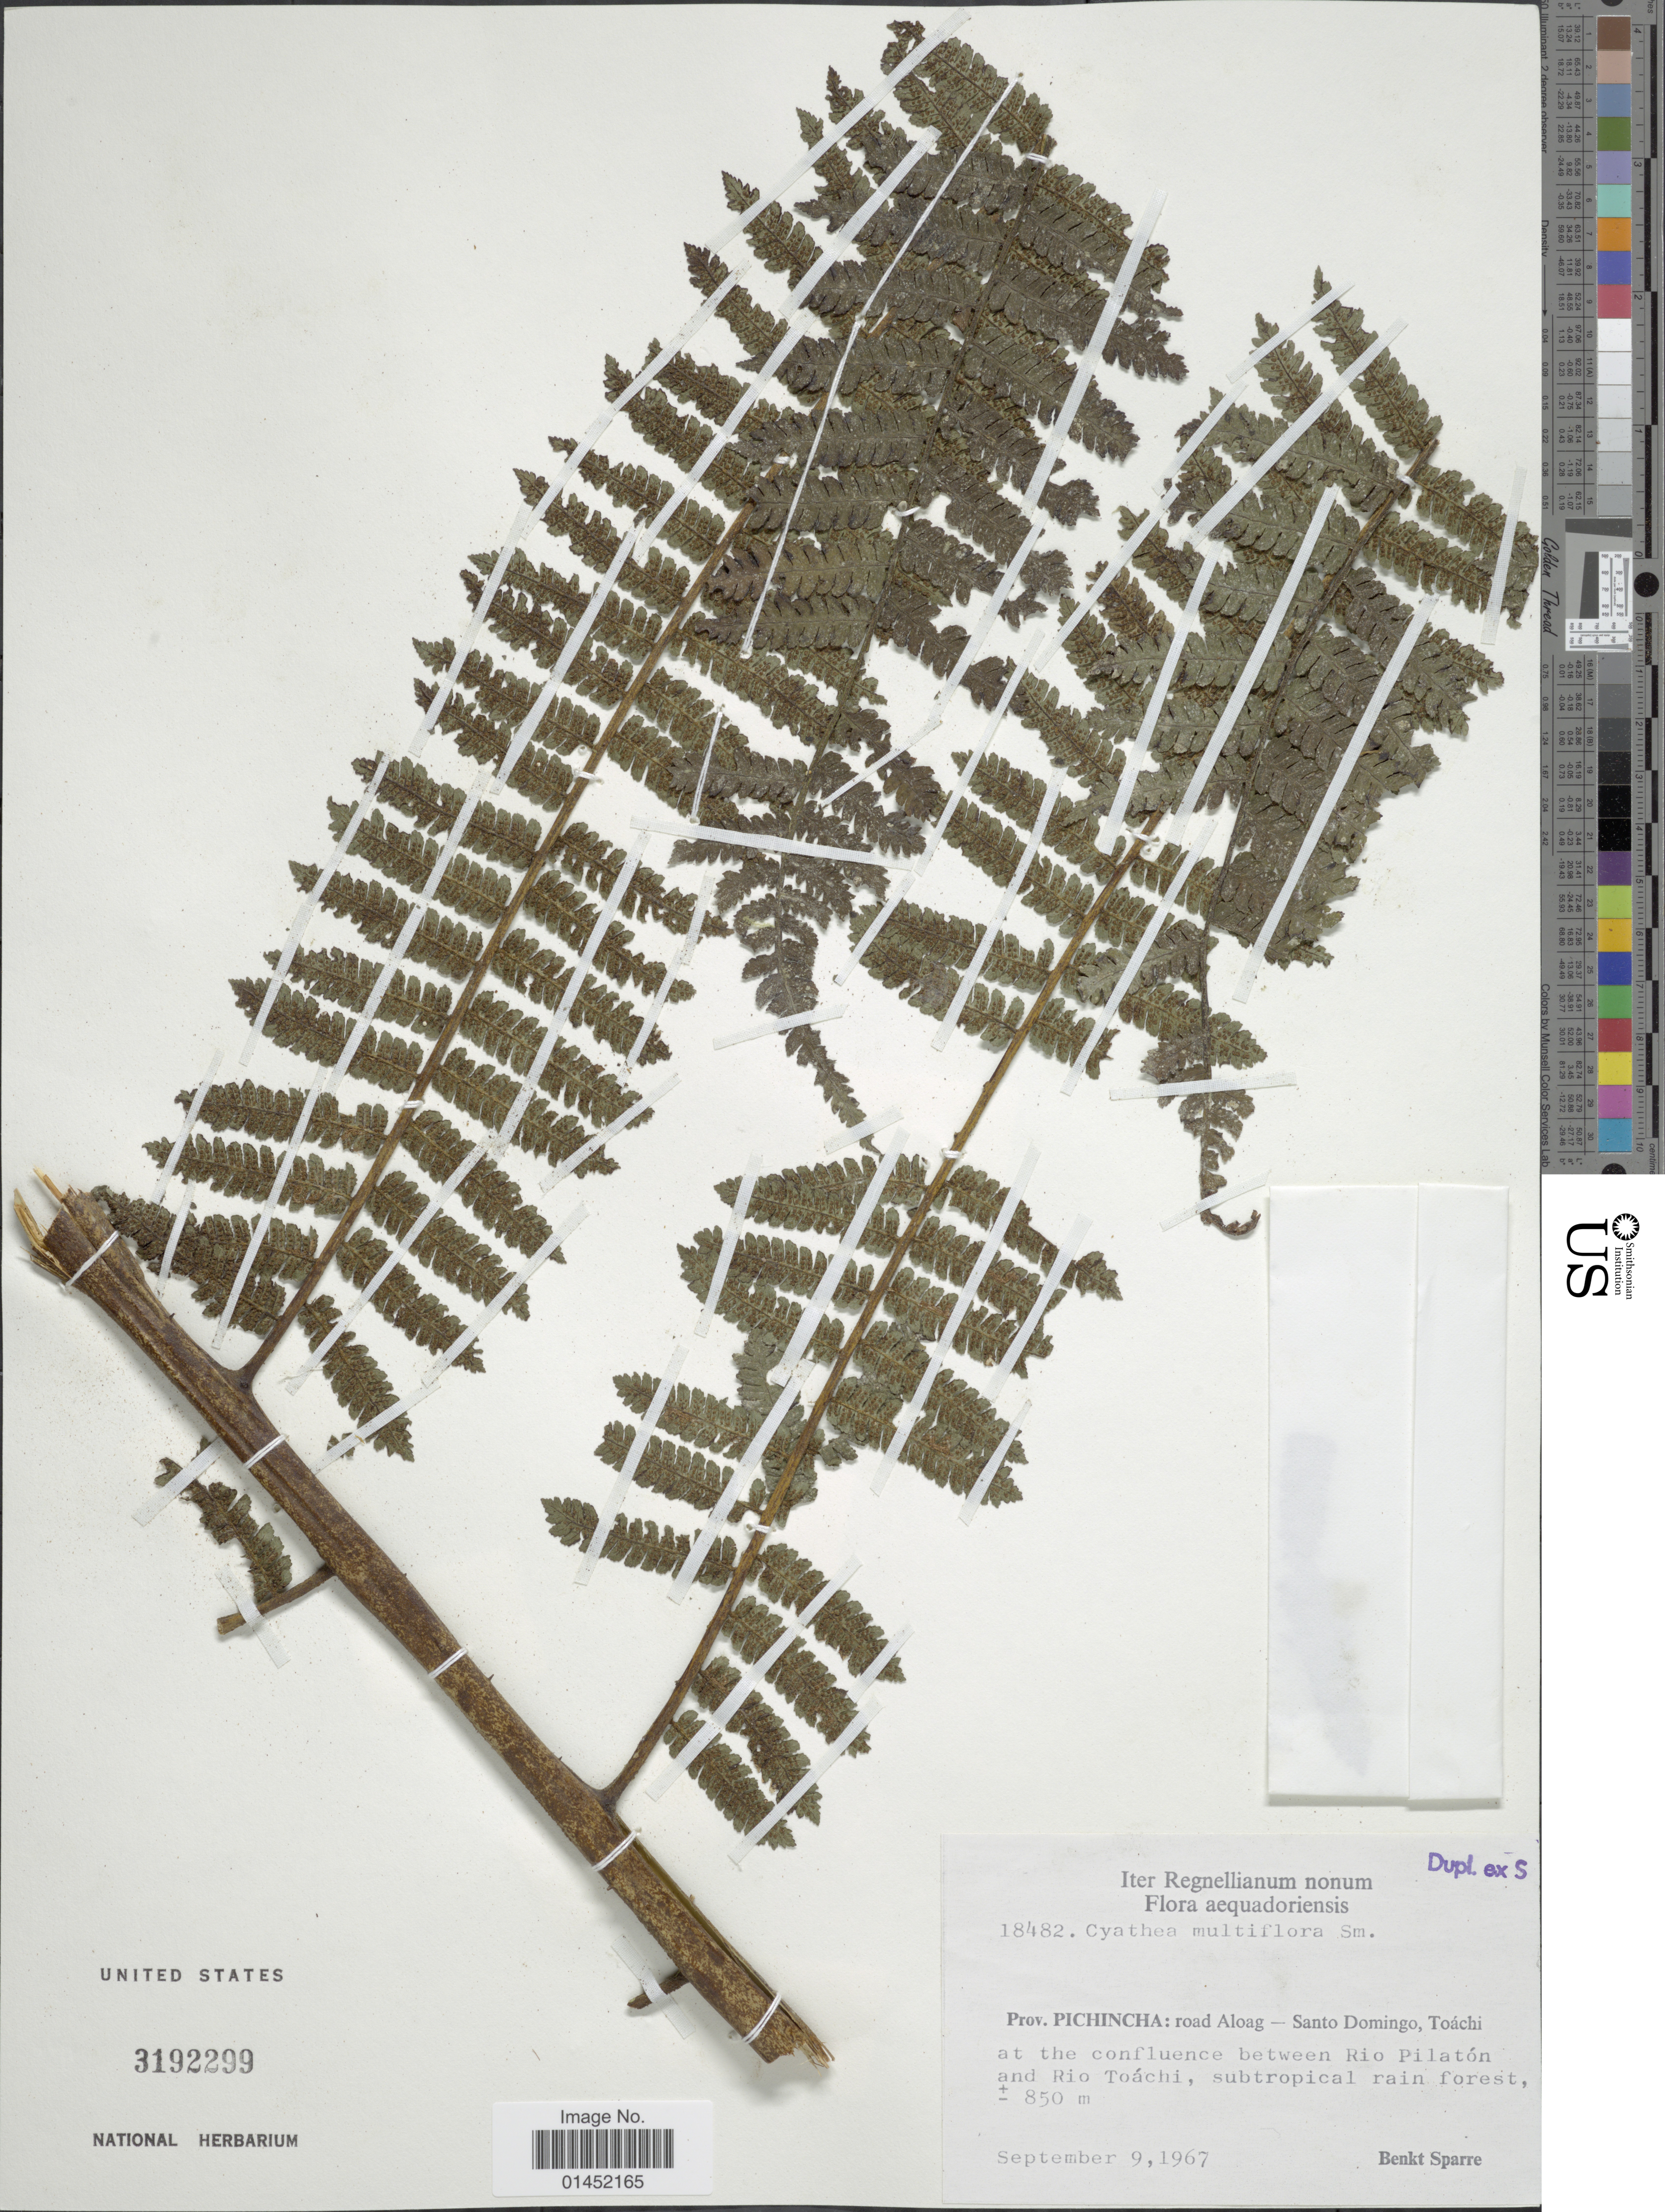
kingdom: Plantae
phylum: Tracheophyta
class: Polypodiopsida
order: Cyatheales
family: Cyatheaceae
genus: Cyathea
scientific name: Cyathea multiflora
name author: Sm.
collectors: B. Sparre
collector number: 18482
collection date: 1967-09-09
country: Ecuador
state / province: Pichincha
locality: Road long - Santo Domingo, Tóachi at the confluence between Rio Pilatón and Rio Toáchi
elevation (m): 850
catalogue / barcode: US 3192299